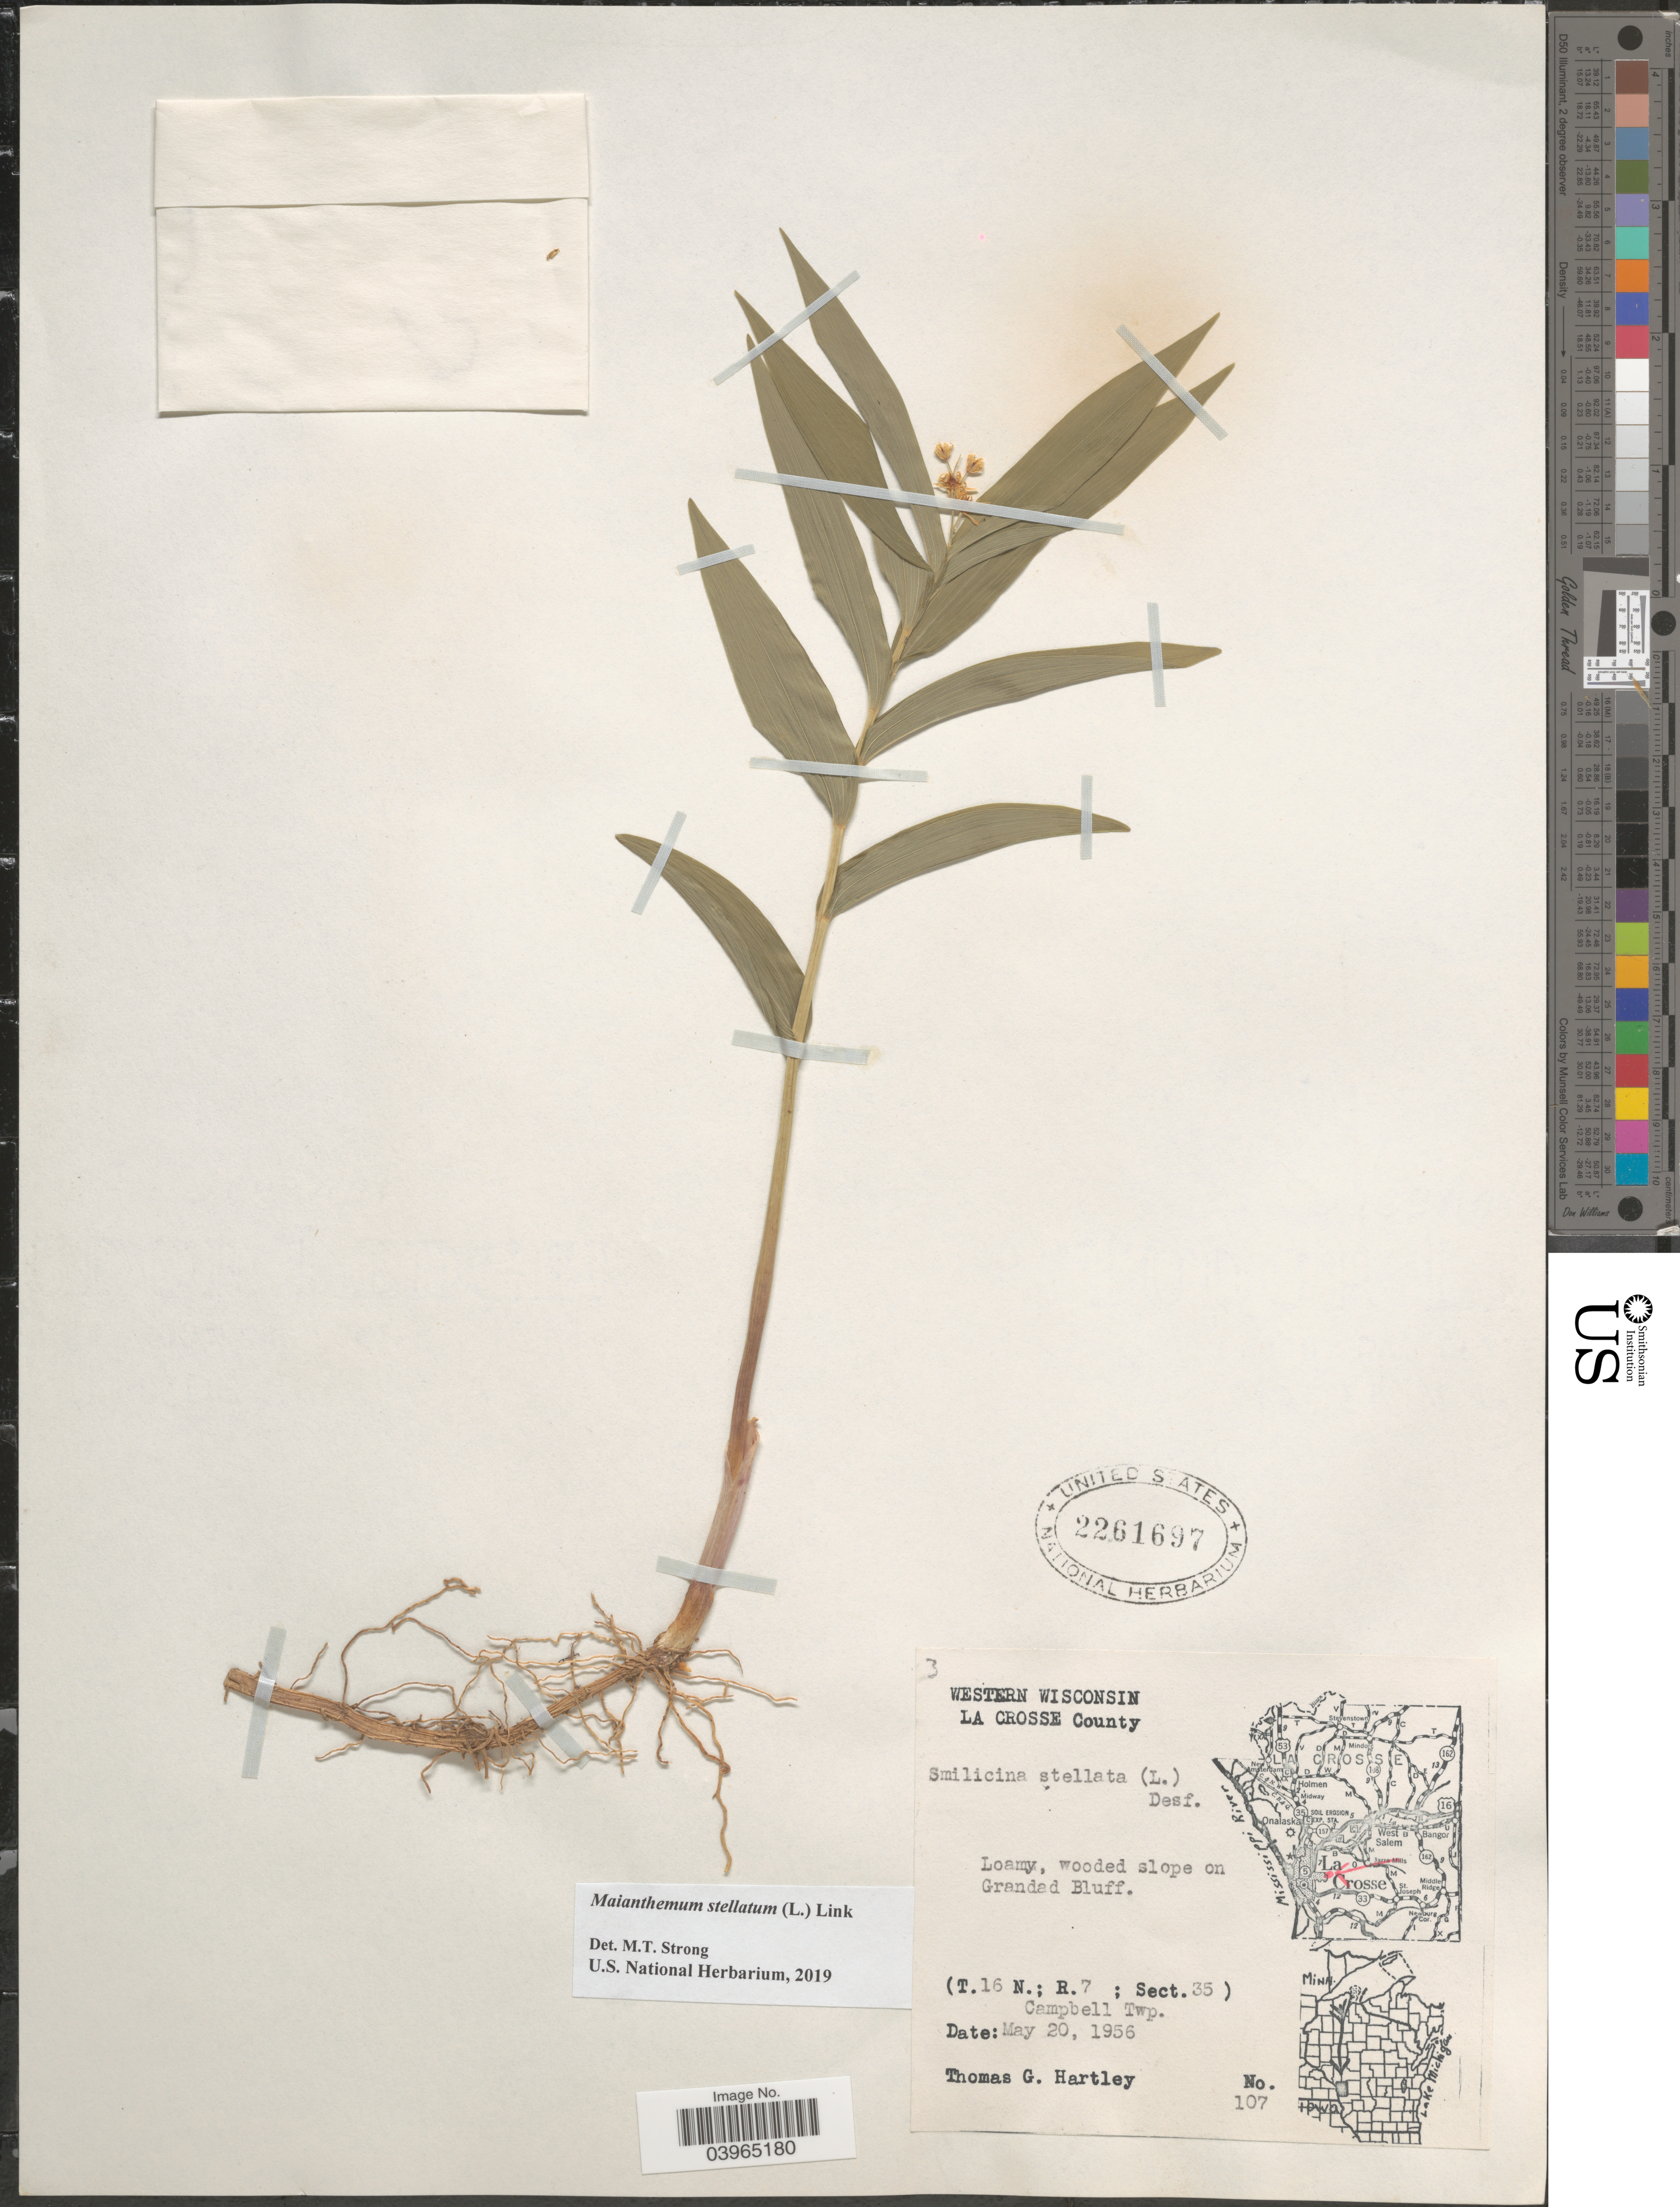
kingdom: Plantae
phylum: Tracheophyta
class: Liliopsida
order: Asparagales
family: Asparagaceae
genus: Maianthemum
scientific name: Maianthemum stellatum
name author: (L.) Link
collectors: T. G. Hartley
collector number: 107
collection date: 1956-05-20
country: United States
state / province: Wisconsin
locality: Western Wisconsin. La Crosse County. Loamy, wooded slope on Grandad Bluff. (T.16 N.; R. 7 ; Sect. 35). Campbell Twp.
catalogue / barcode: US 2261697